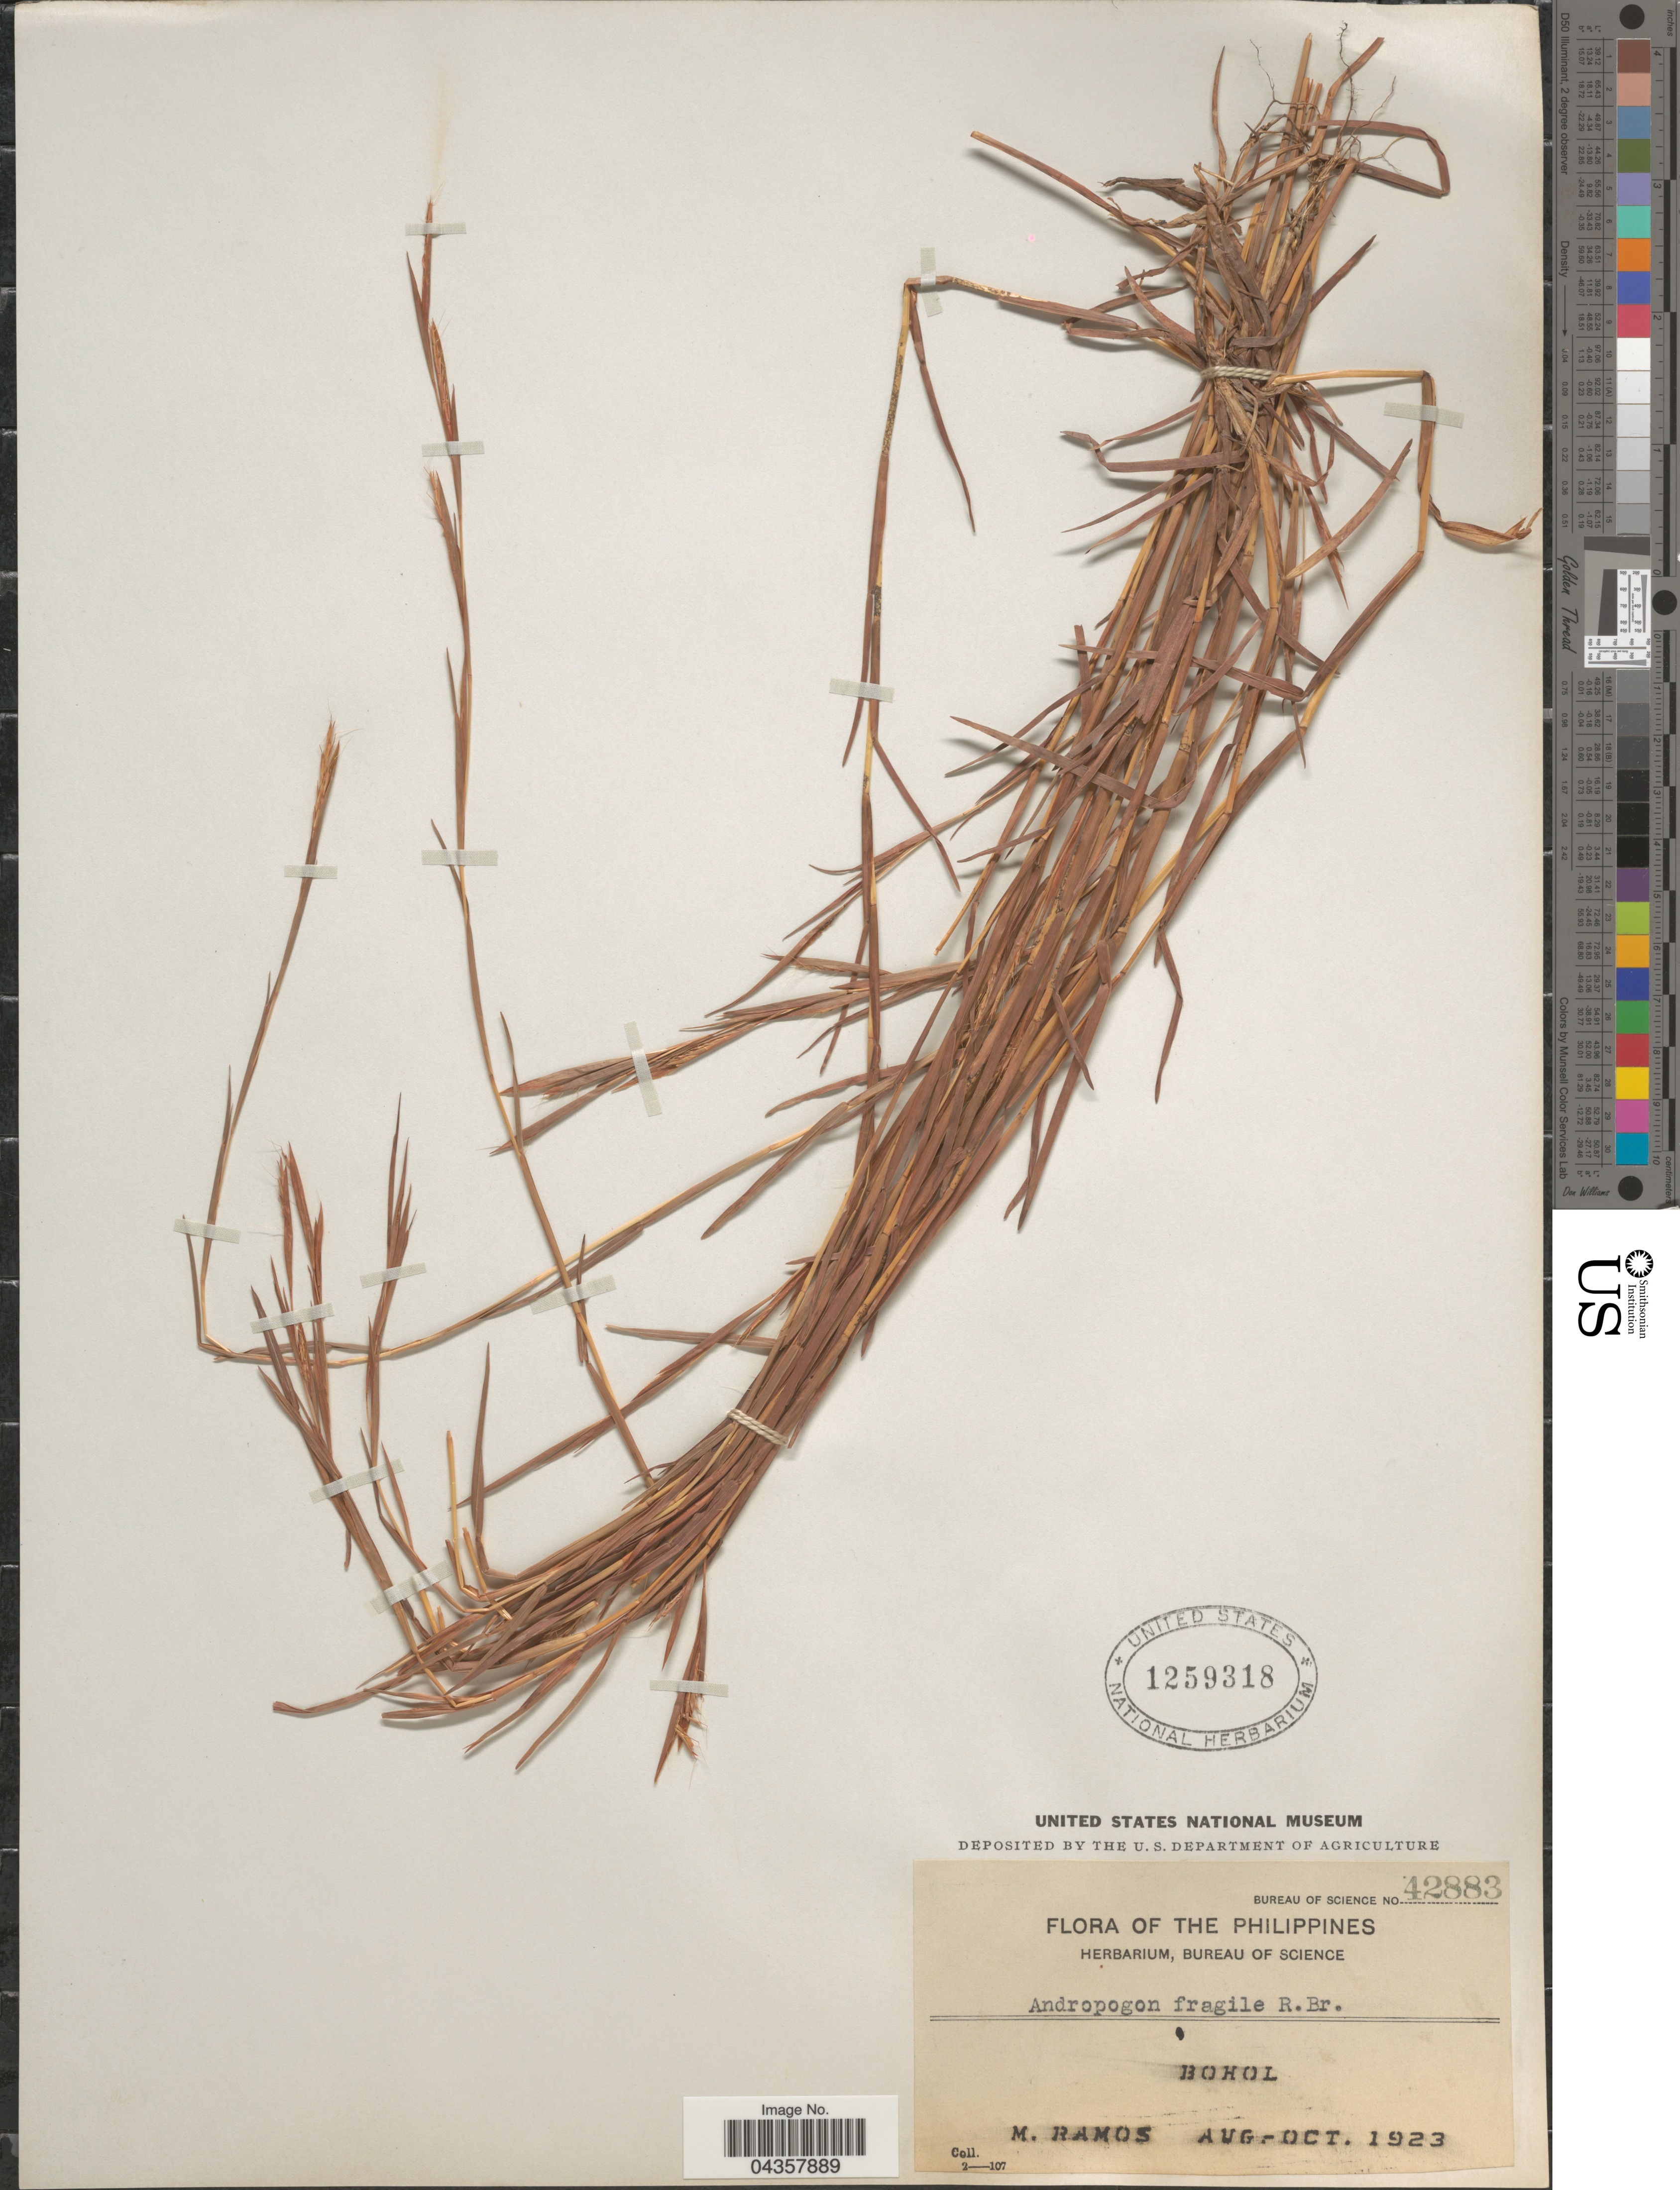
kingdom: Plantae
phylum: Tracheophyta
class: Liliopsida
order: Poales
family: Poaceae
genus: Schizachyrium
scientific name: Schizachyrium fragile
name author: (R. Br.) A. Camus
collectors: M. Ramos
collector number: Bureau of Science 42883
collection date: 1923-08/1923-10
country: Philippines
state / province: Central Visayas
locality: Bohol.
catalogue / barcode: US 1259318